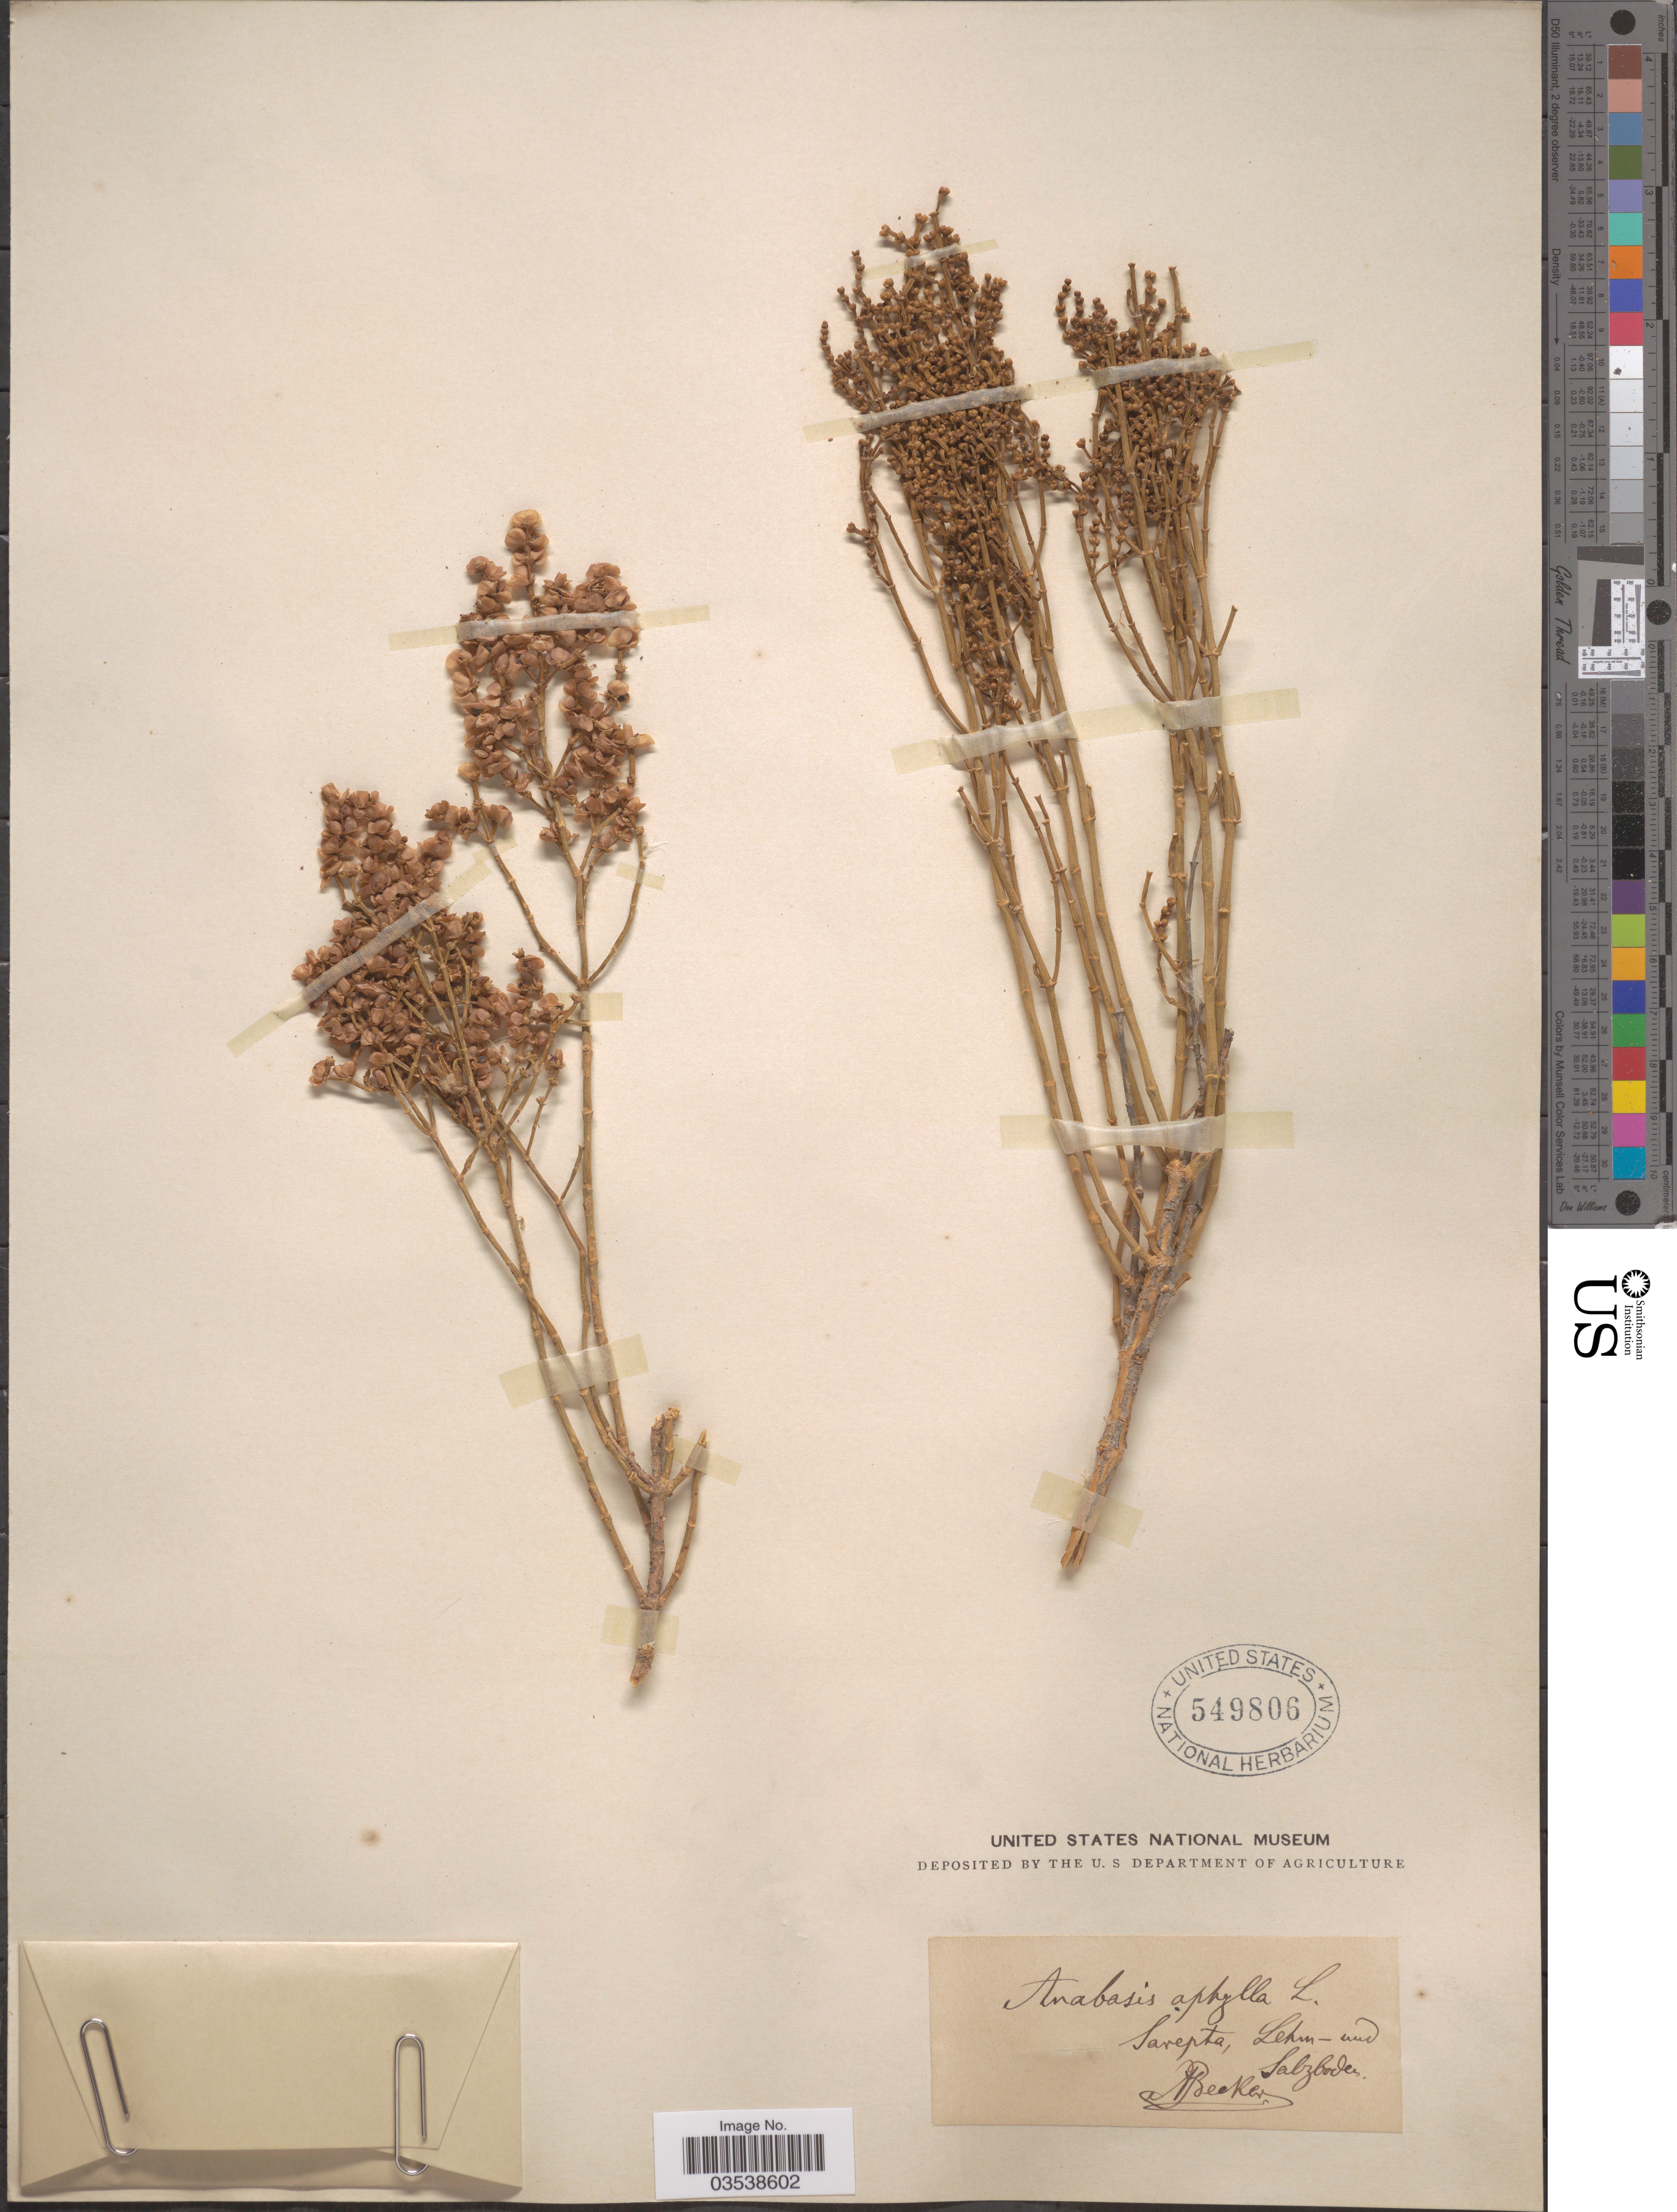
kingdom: Plantae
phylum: Tracheophyta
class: Magnoliopsida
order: Caryophyllales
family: Amaranthaceae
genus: Anabasis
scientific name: Anabasis aphylla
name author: L.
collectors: A. Becker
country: Russian Federation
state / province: Volgograd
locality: Sarepta, Lehm-und Salzboden.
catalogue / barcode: US 549806